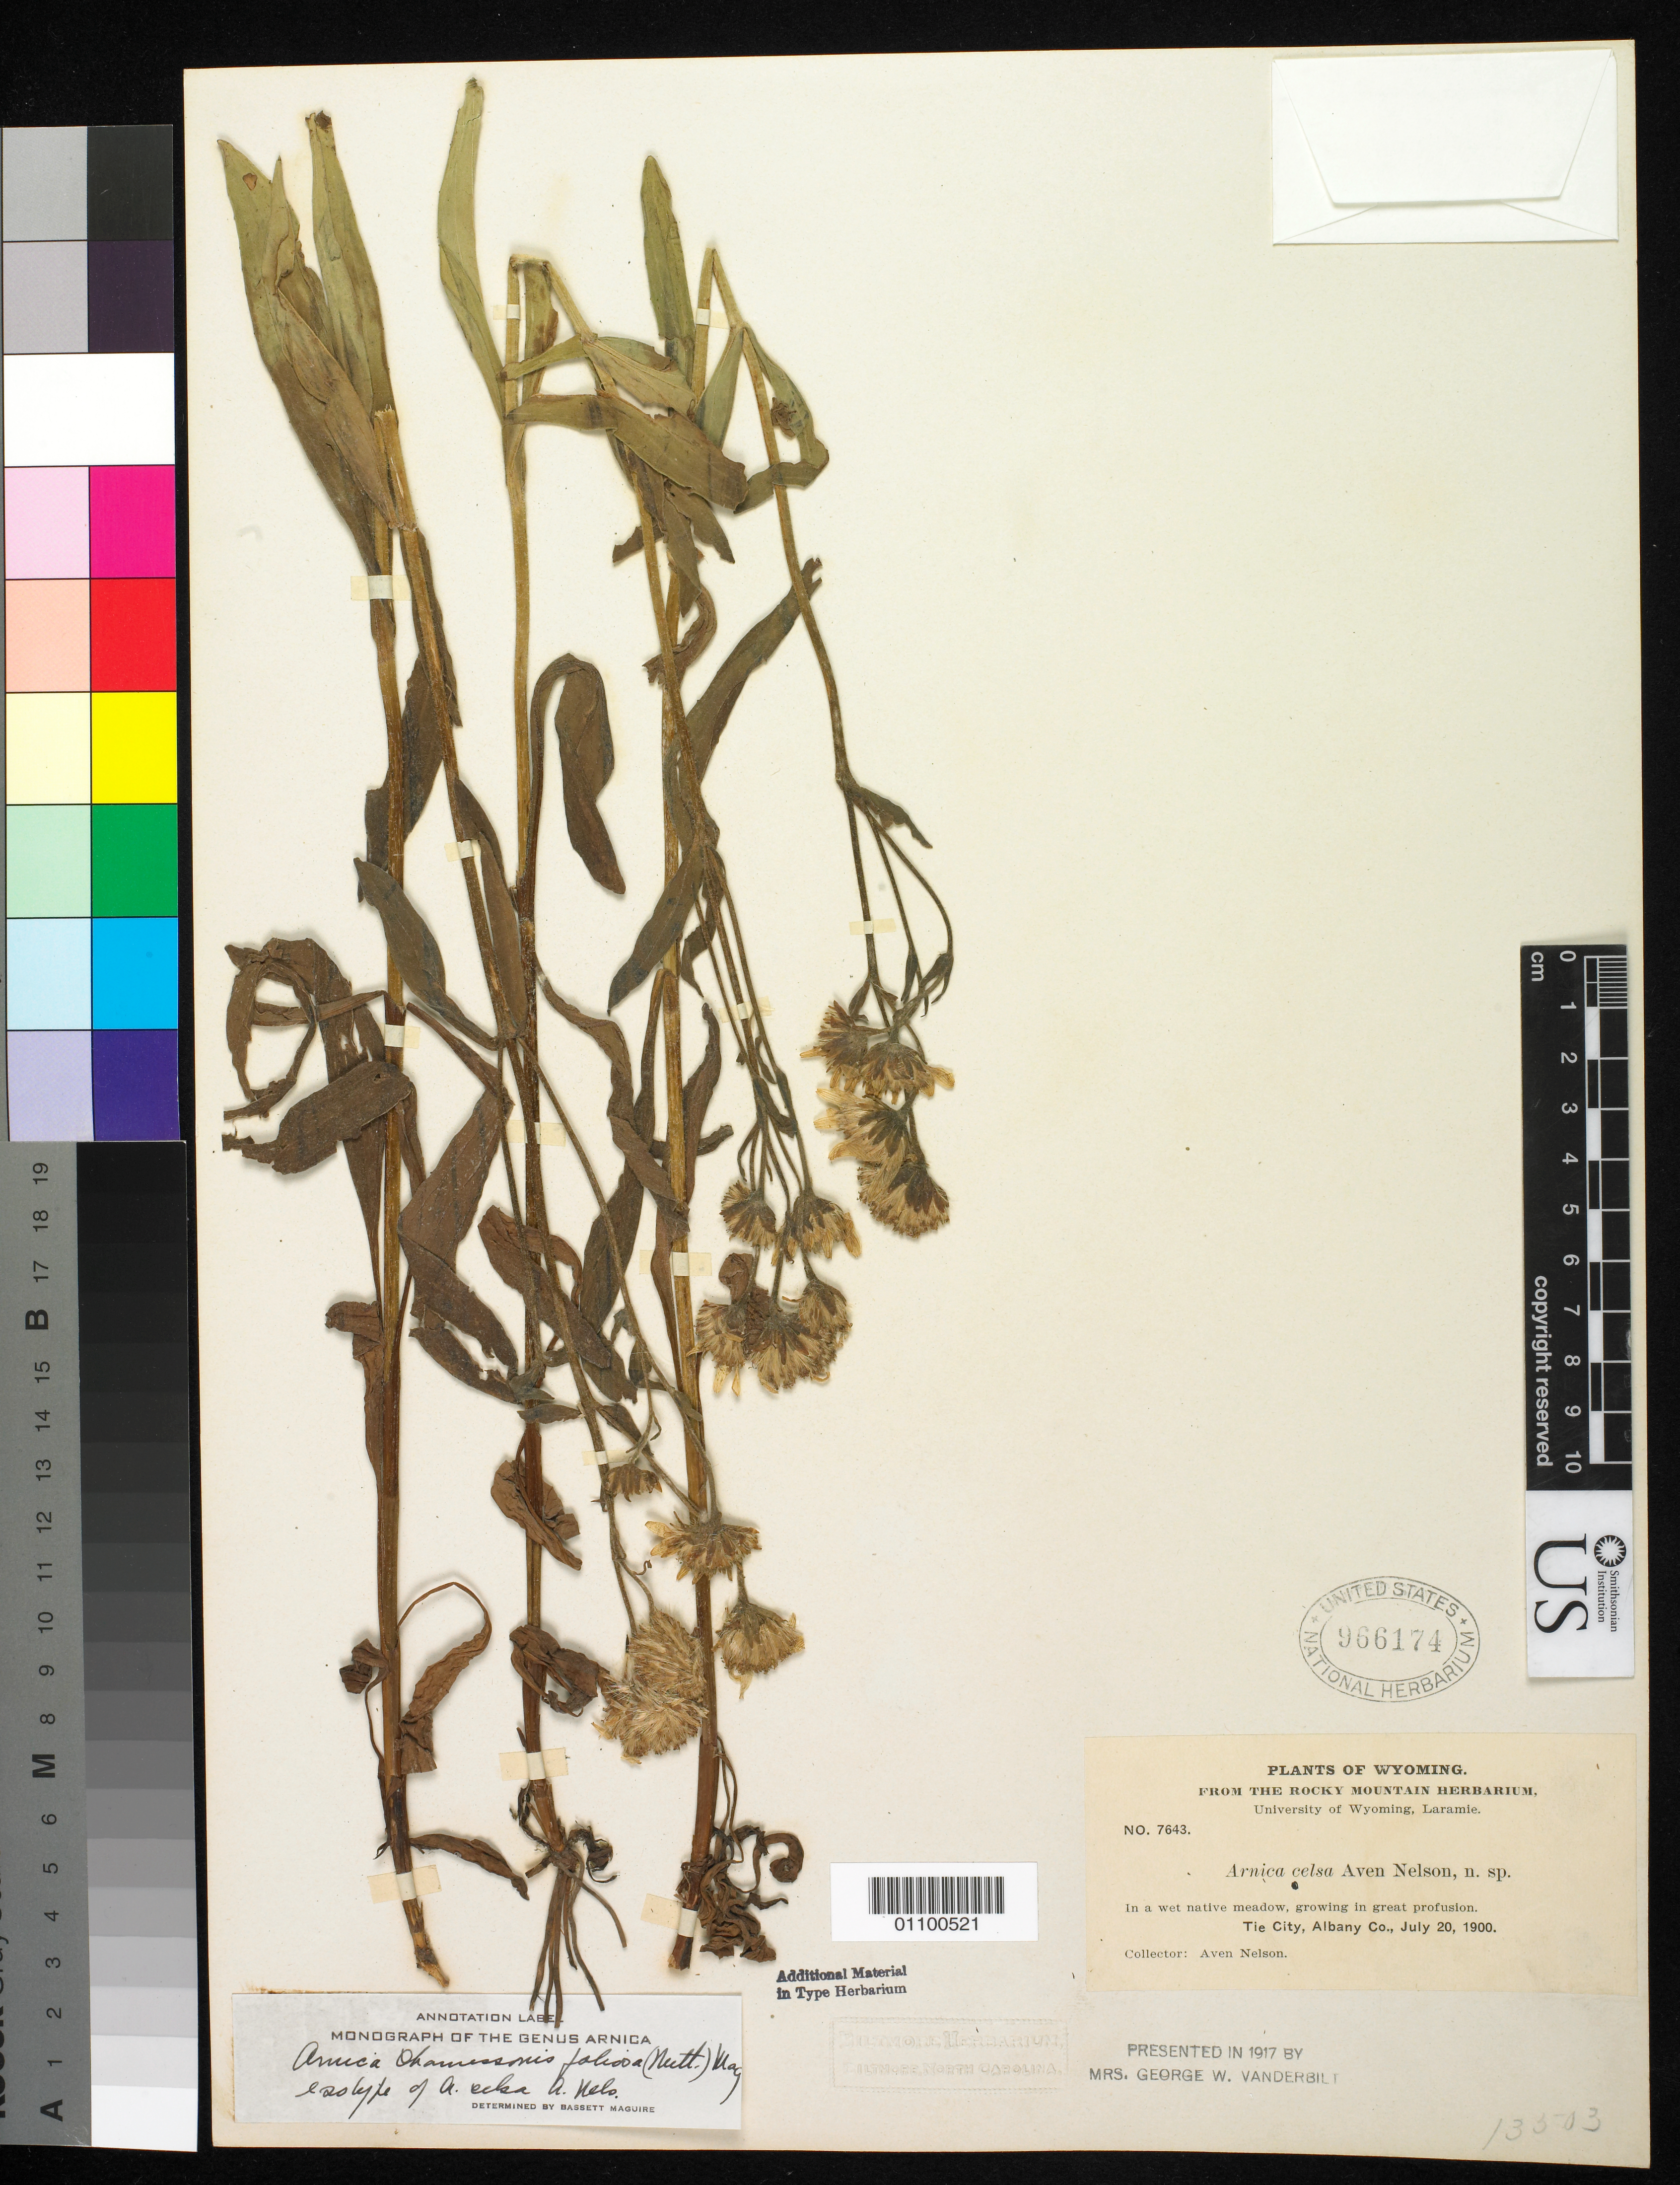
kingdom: Plantae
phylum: Tracheophyta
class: Magnoliopsida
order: Asterales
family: Asteraceae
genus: Arnica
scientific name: Arnica celsa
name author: A. Nelson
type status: Isotype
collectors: A. Nelson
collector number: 7643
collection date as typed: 20 Jul 1900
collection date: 1900-07-20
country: United States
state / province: Wyoming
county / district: Albany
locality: Tie City.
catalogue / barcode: US 966174